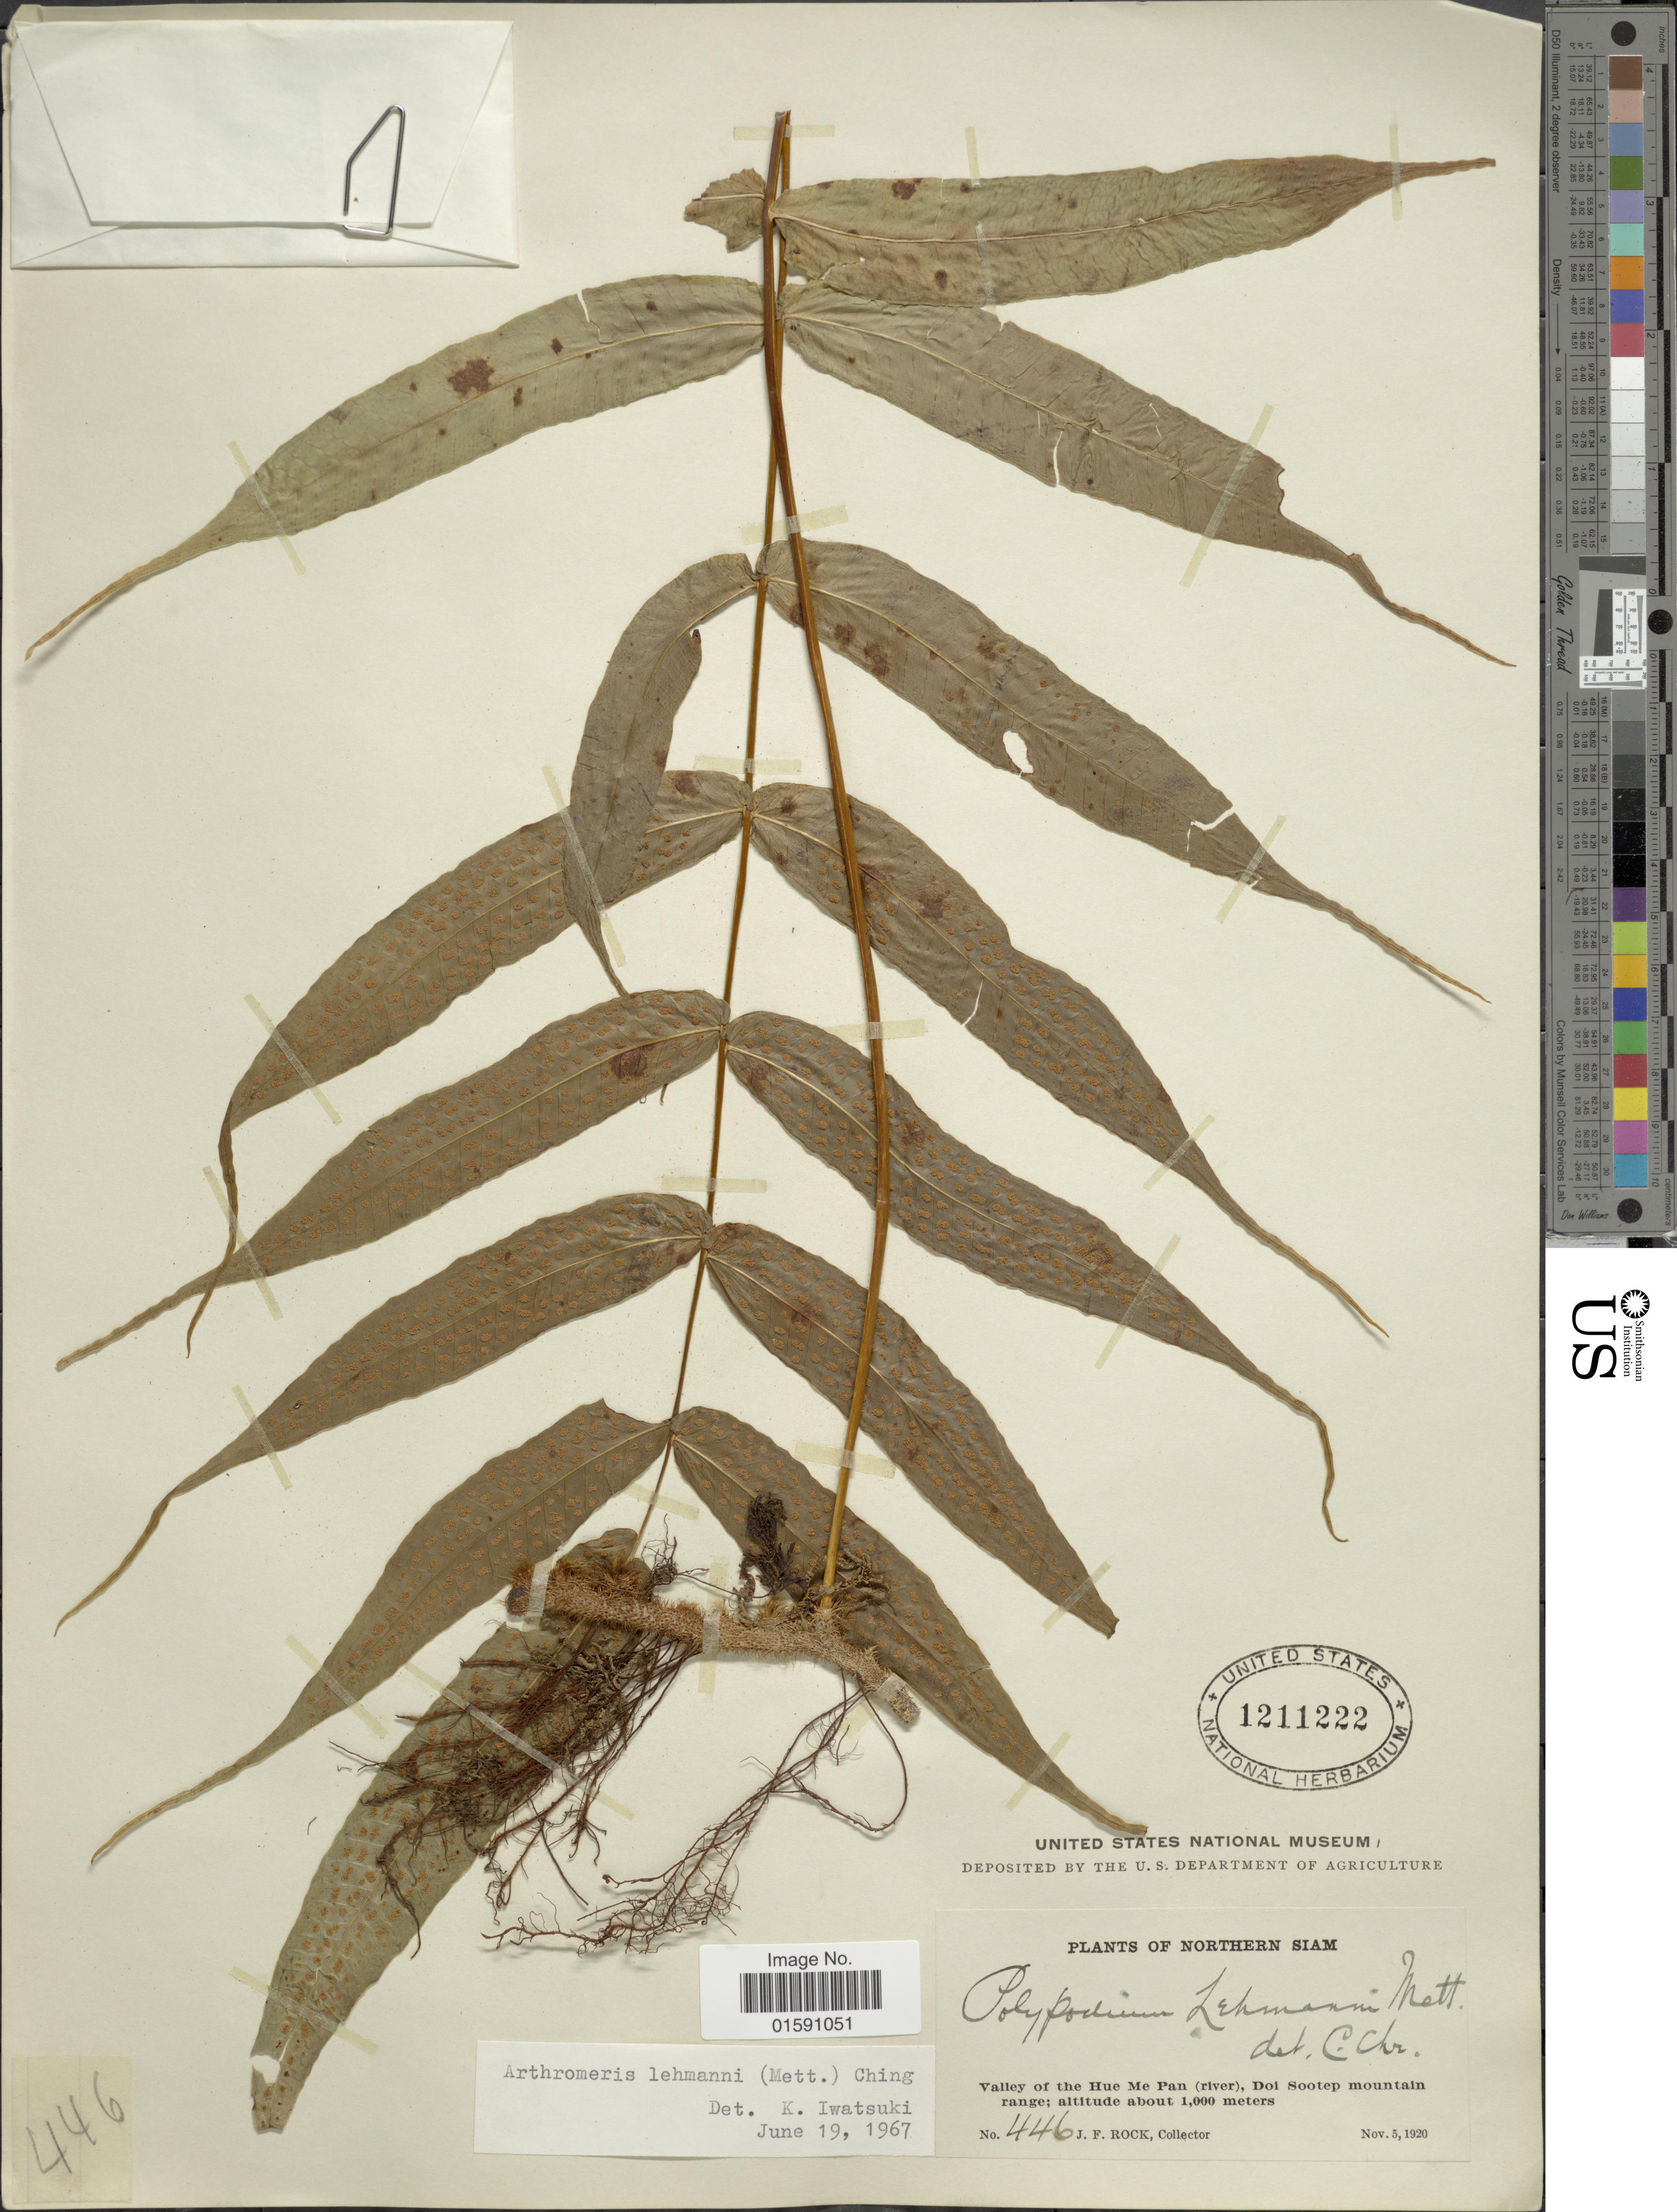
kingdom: Plantae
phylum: Tracheophyta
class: Polypodiopsida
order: Polypodiales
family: Polypodiaceae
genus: Arthromeris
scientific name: Arthromeris lehmannii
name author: (Mett.) Ching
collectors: J. Rock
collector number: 446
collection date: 1920-11-05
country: Thailand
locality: Northern Siam. valley of the Hue Me Pan (river), Doi Sootep mountain range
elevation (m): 1000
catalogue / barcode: US 1211222